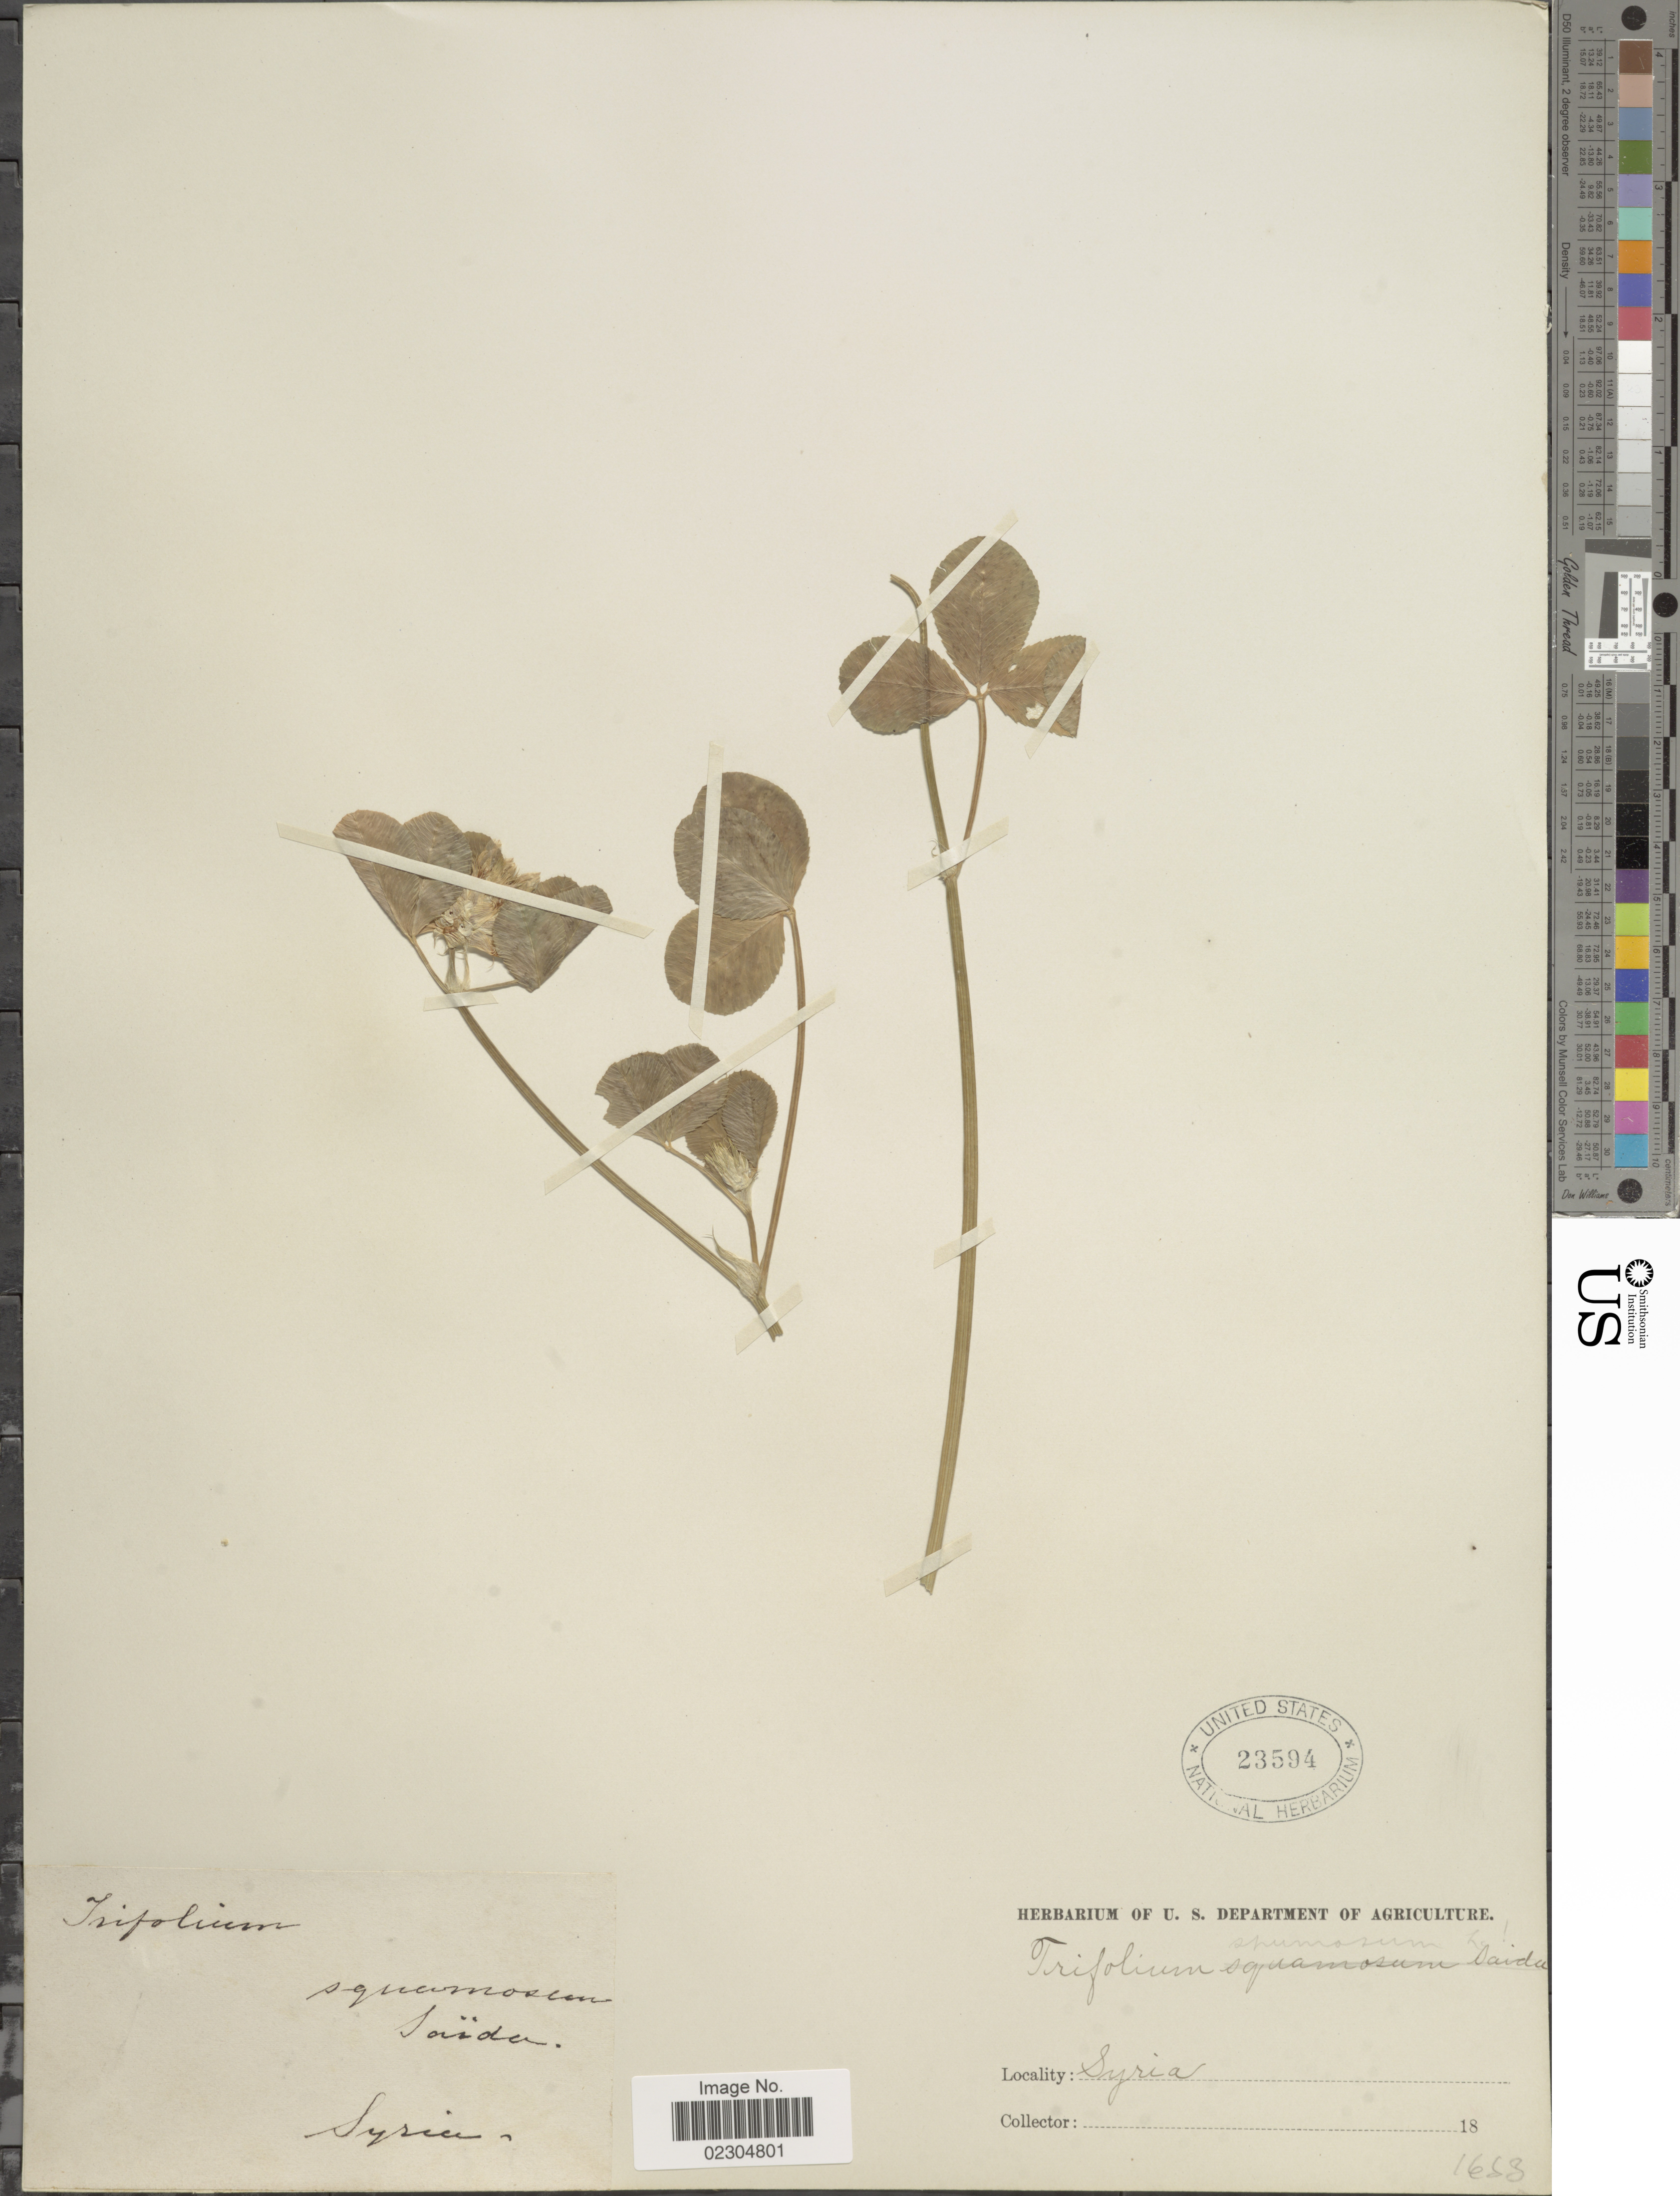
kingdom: Plantae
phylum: Tracheophyta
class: Magnoliopsida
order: Fabales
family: Fabaceae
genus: Trifolium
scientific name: Trifolium spumosum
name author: L.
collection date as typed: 18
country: Syria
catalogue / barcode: US 23594